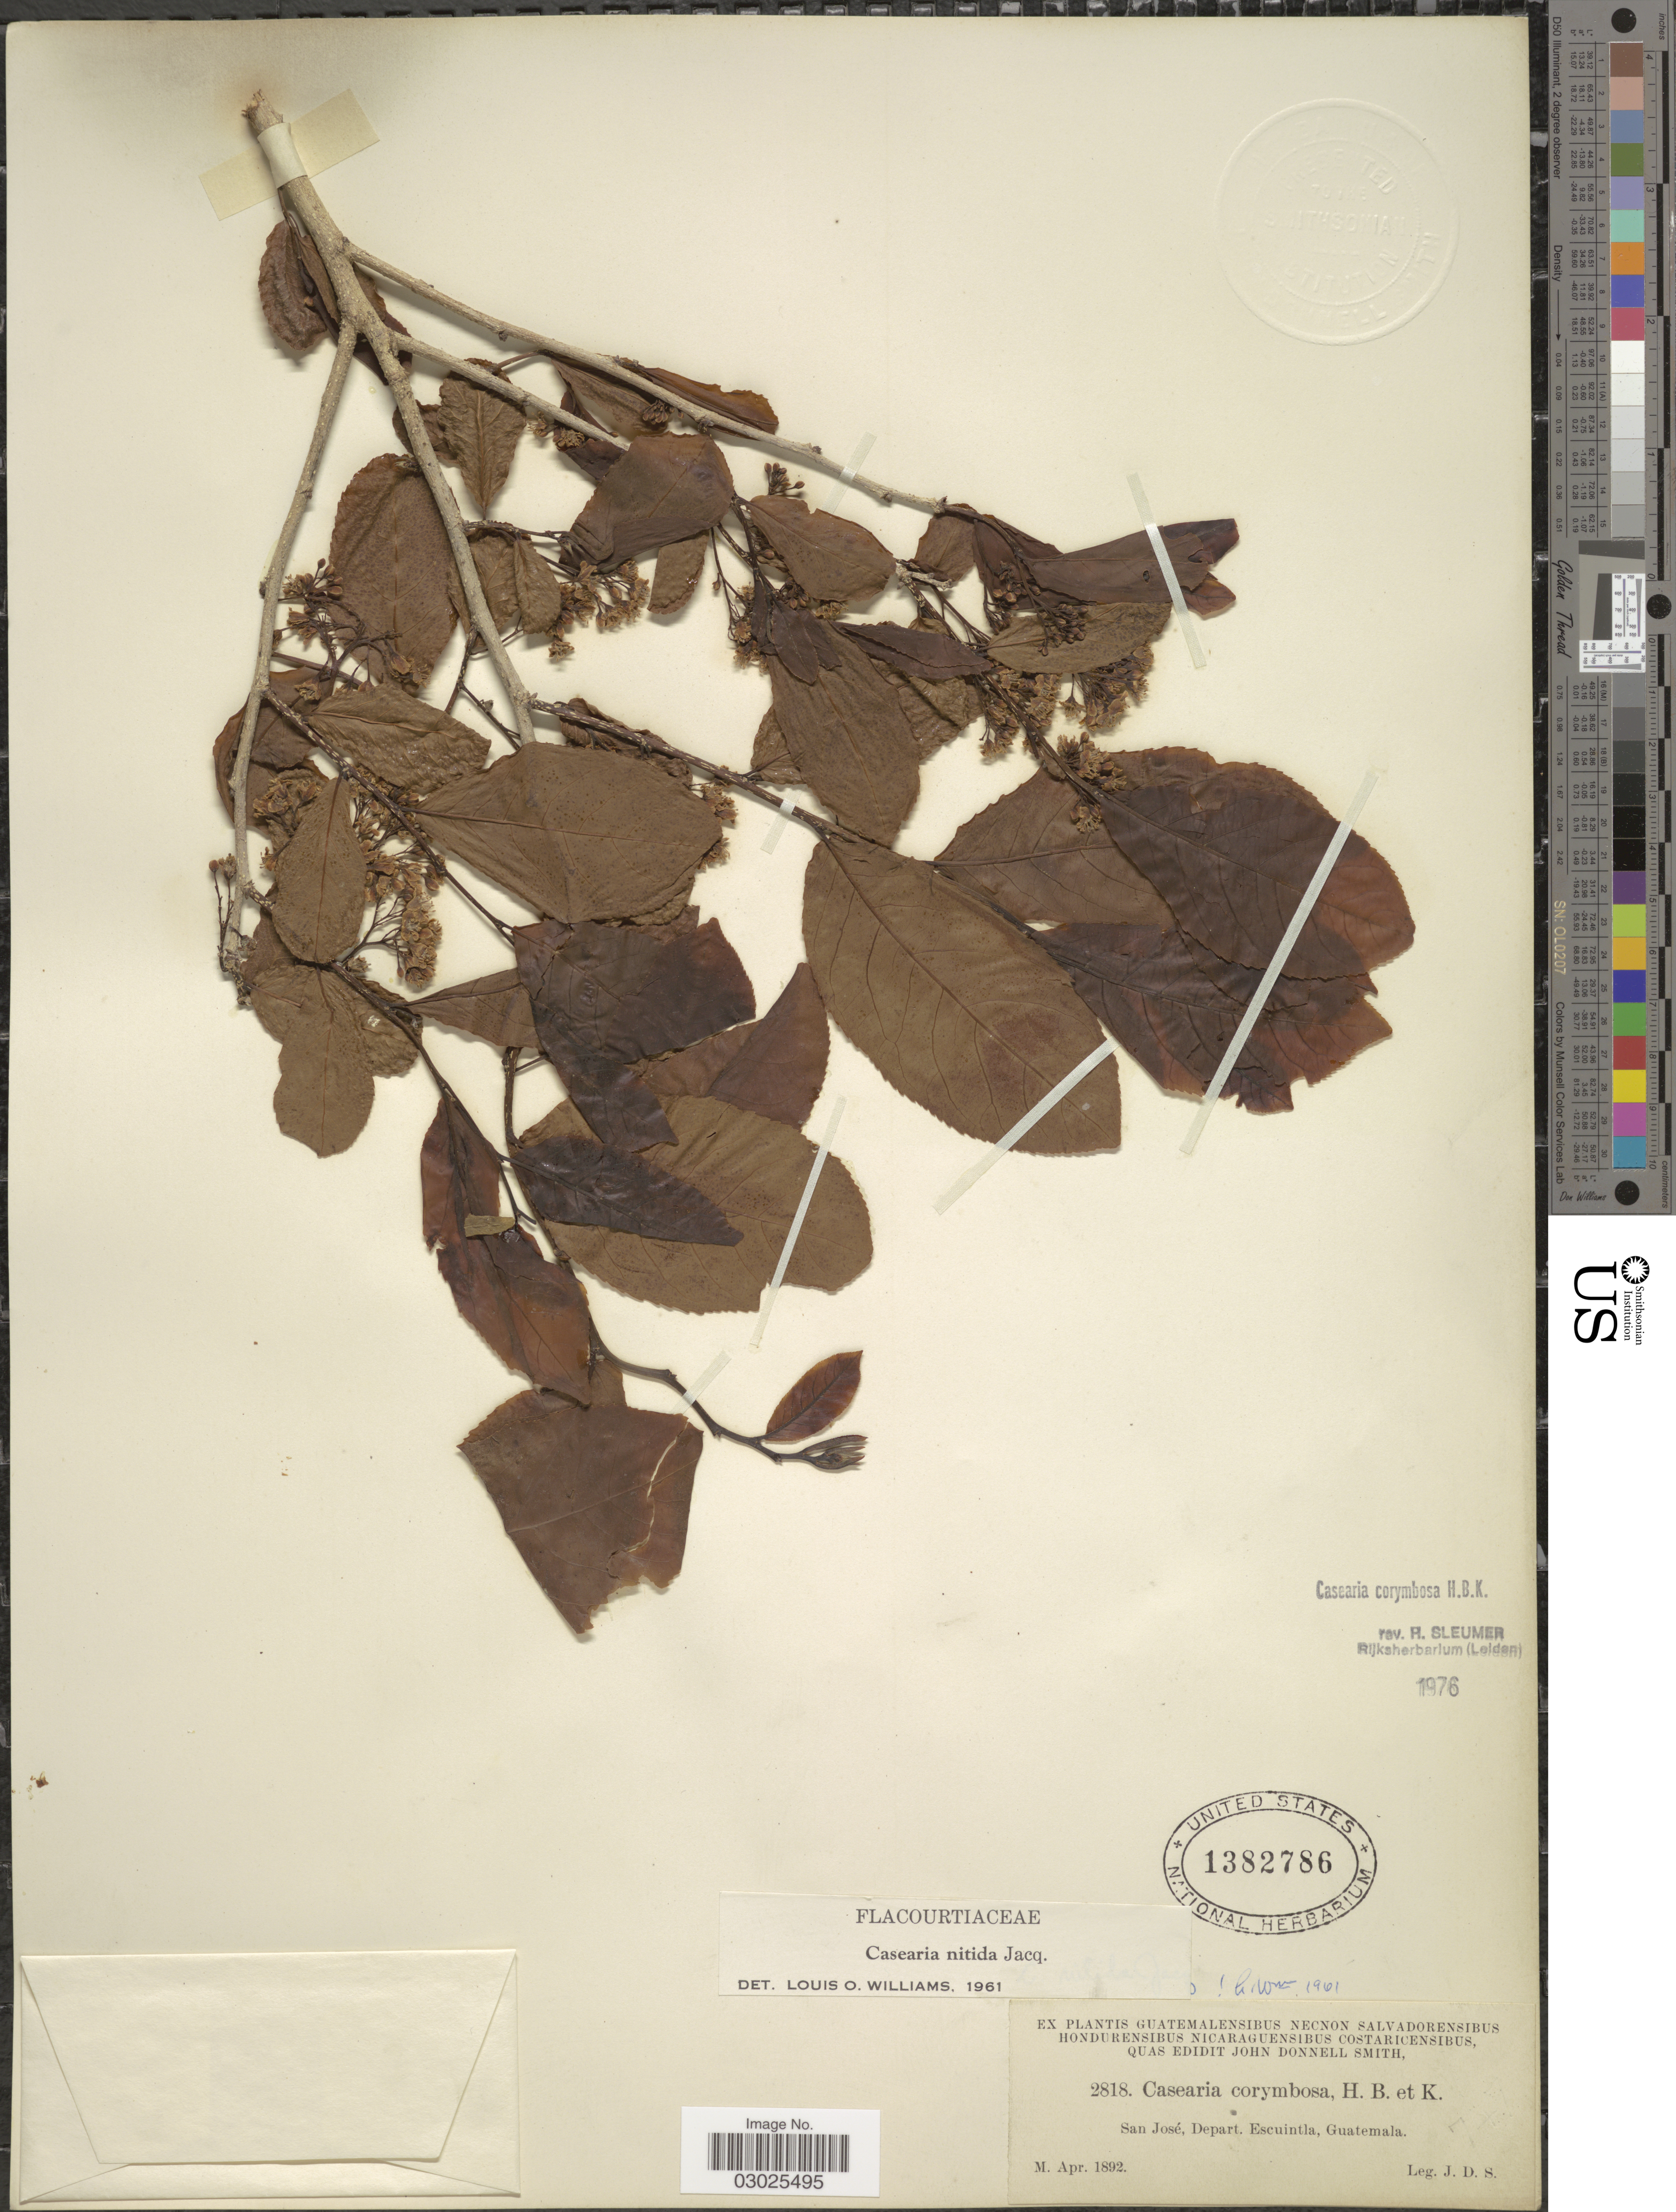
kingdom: Plantae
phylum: Tracheophyta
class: Magnoliopsida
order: Malpighiales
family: Salicaceae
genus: Casearia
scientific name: Casearia corymbosa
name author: Kunth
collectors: J. Donnell Smith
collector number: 2818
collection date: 1892-04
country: Guatemala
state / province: Escuintla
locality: Sa José, Depart. Escuintla.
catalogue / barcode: US 1382786